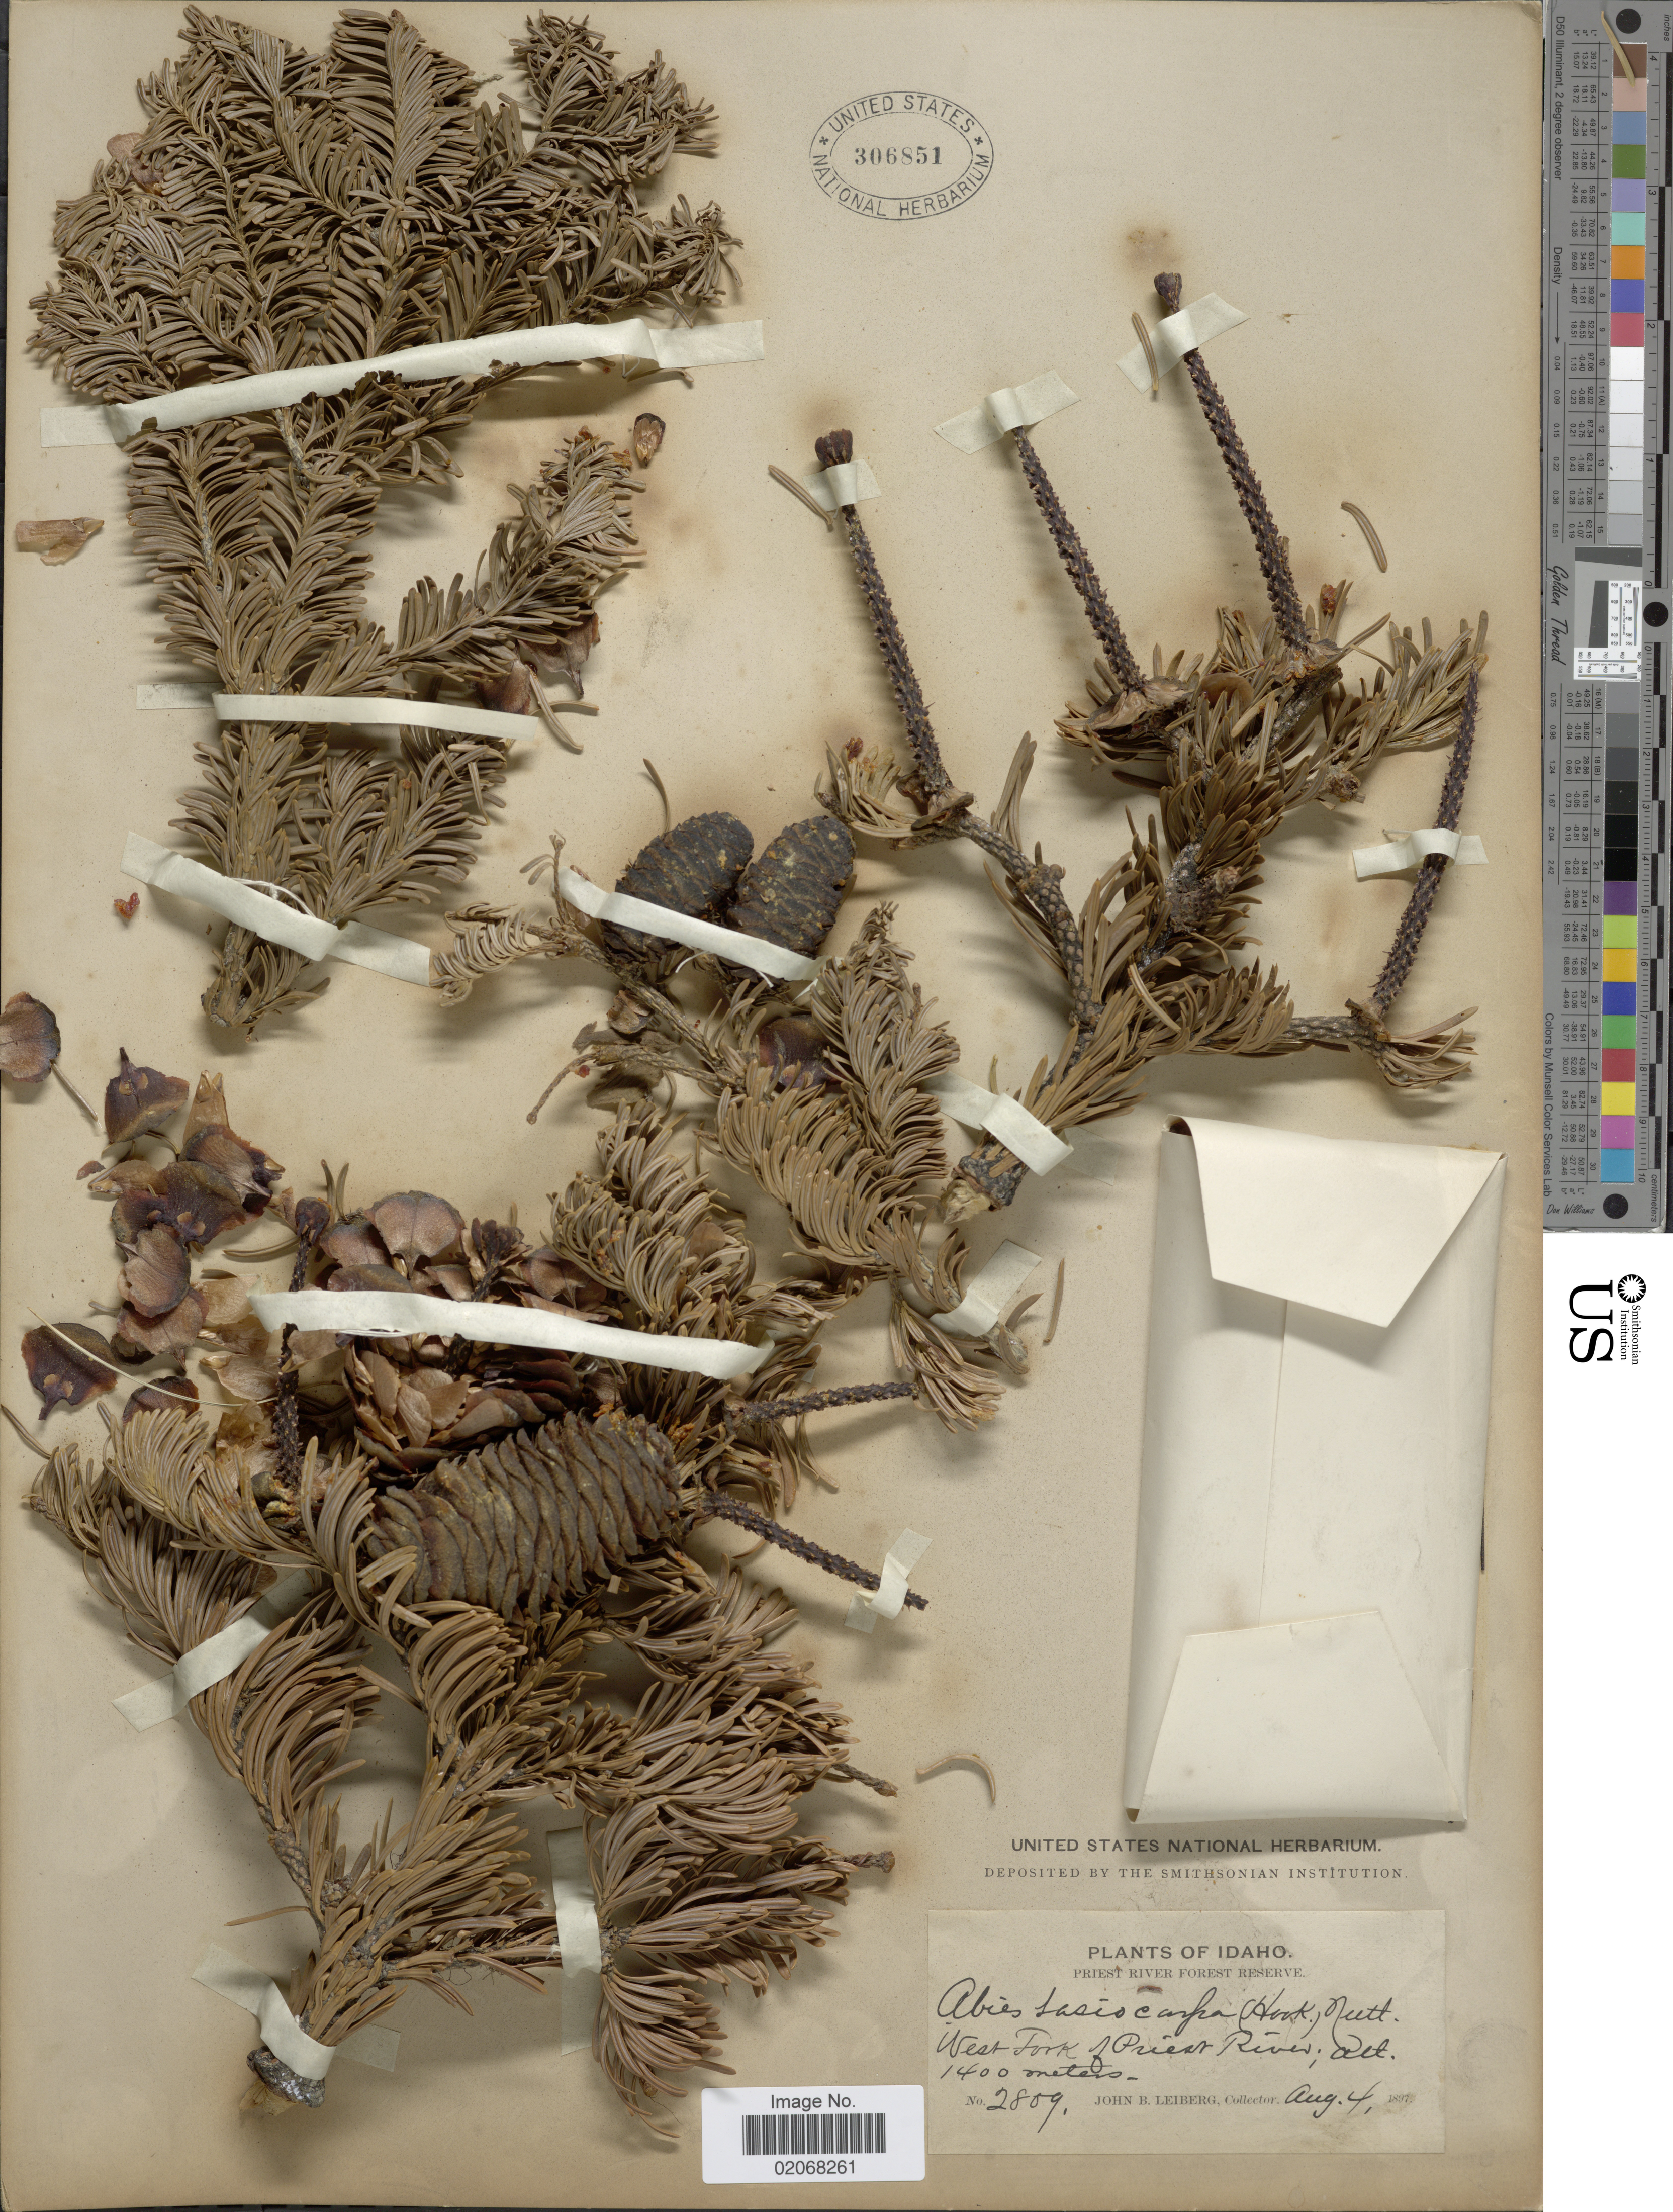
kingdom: Plantae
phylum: Tracheophyta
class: Pinopsida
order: Pinales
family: Pinaceae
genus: Abies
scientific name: Abies lasiocarpa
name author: (Hook.) Nutt.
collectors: J. Leiberg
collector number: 2809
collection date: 1897-08-04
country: United States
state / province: Idaho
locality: Priest River Forest Reserve, West Fork of Priest River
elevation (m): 1400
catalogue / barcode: US 306851